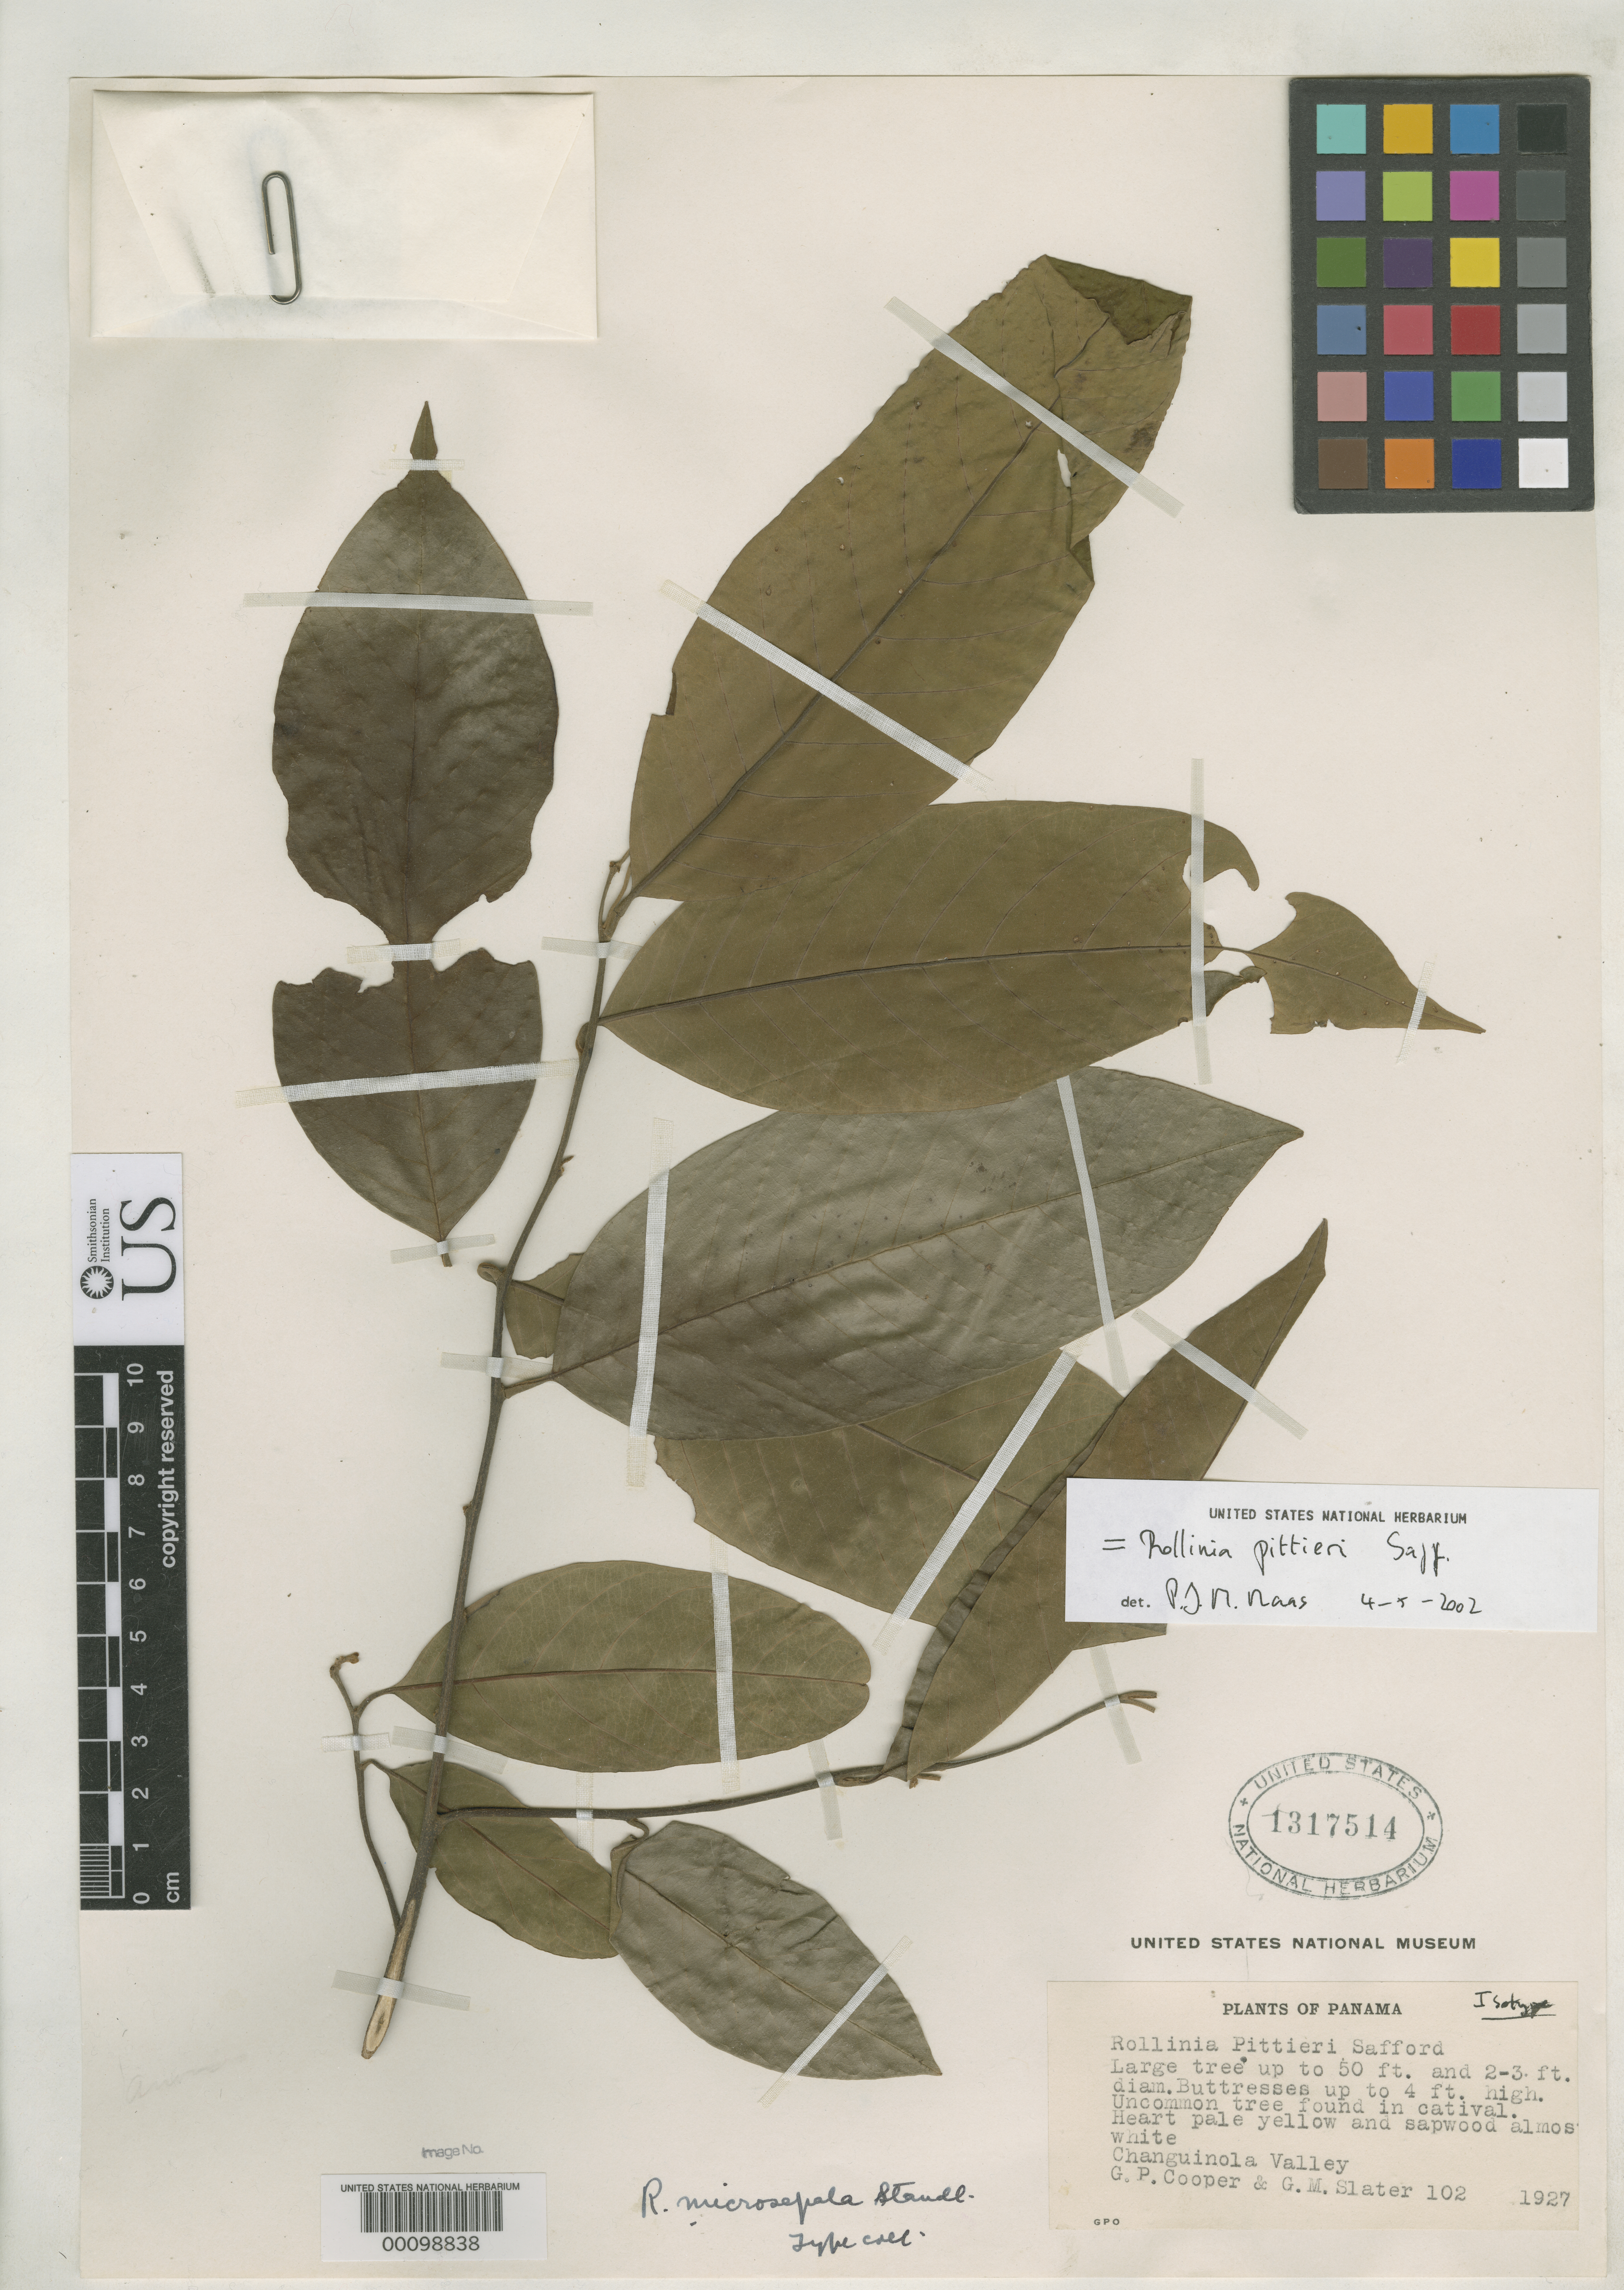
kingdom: Plantae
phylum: Tracheophyta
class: Magnoliopsida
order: Magnoliales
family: Annonaceae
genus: Rollinia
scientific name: Rollinia microsepala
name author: Standl.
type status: Isotype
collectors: G. Cooper & G. Slater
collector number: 102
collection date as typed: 1927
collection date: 1927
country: Panama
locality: Changuinola Valley.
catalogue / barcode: US 1317514